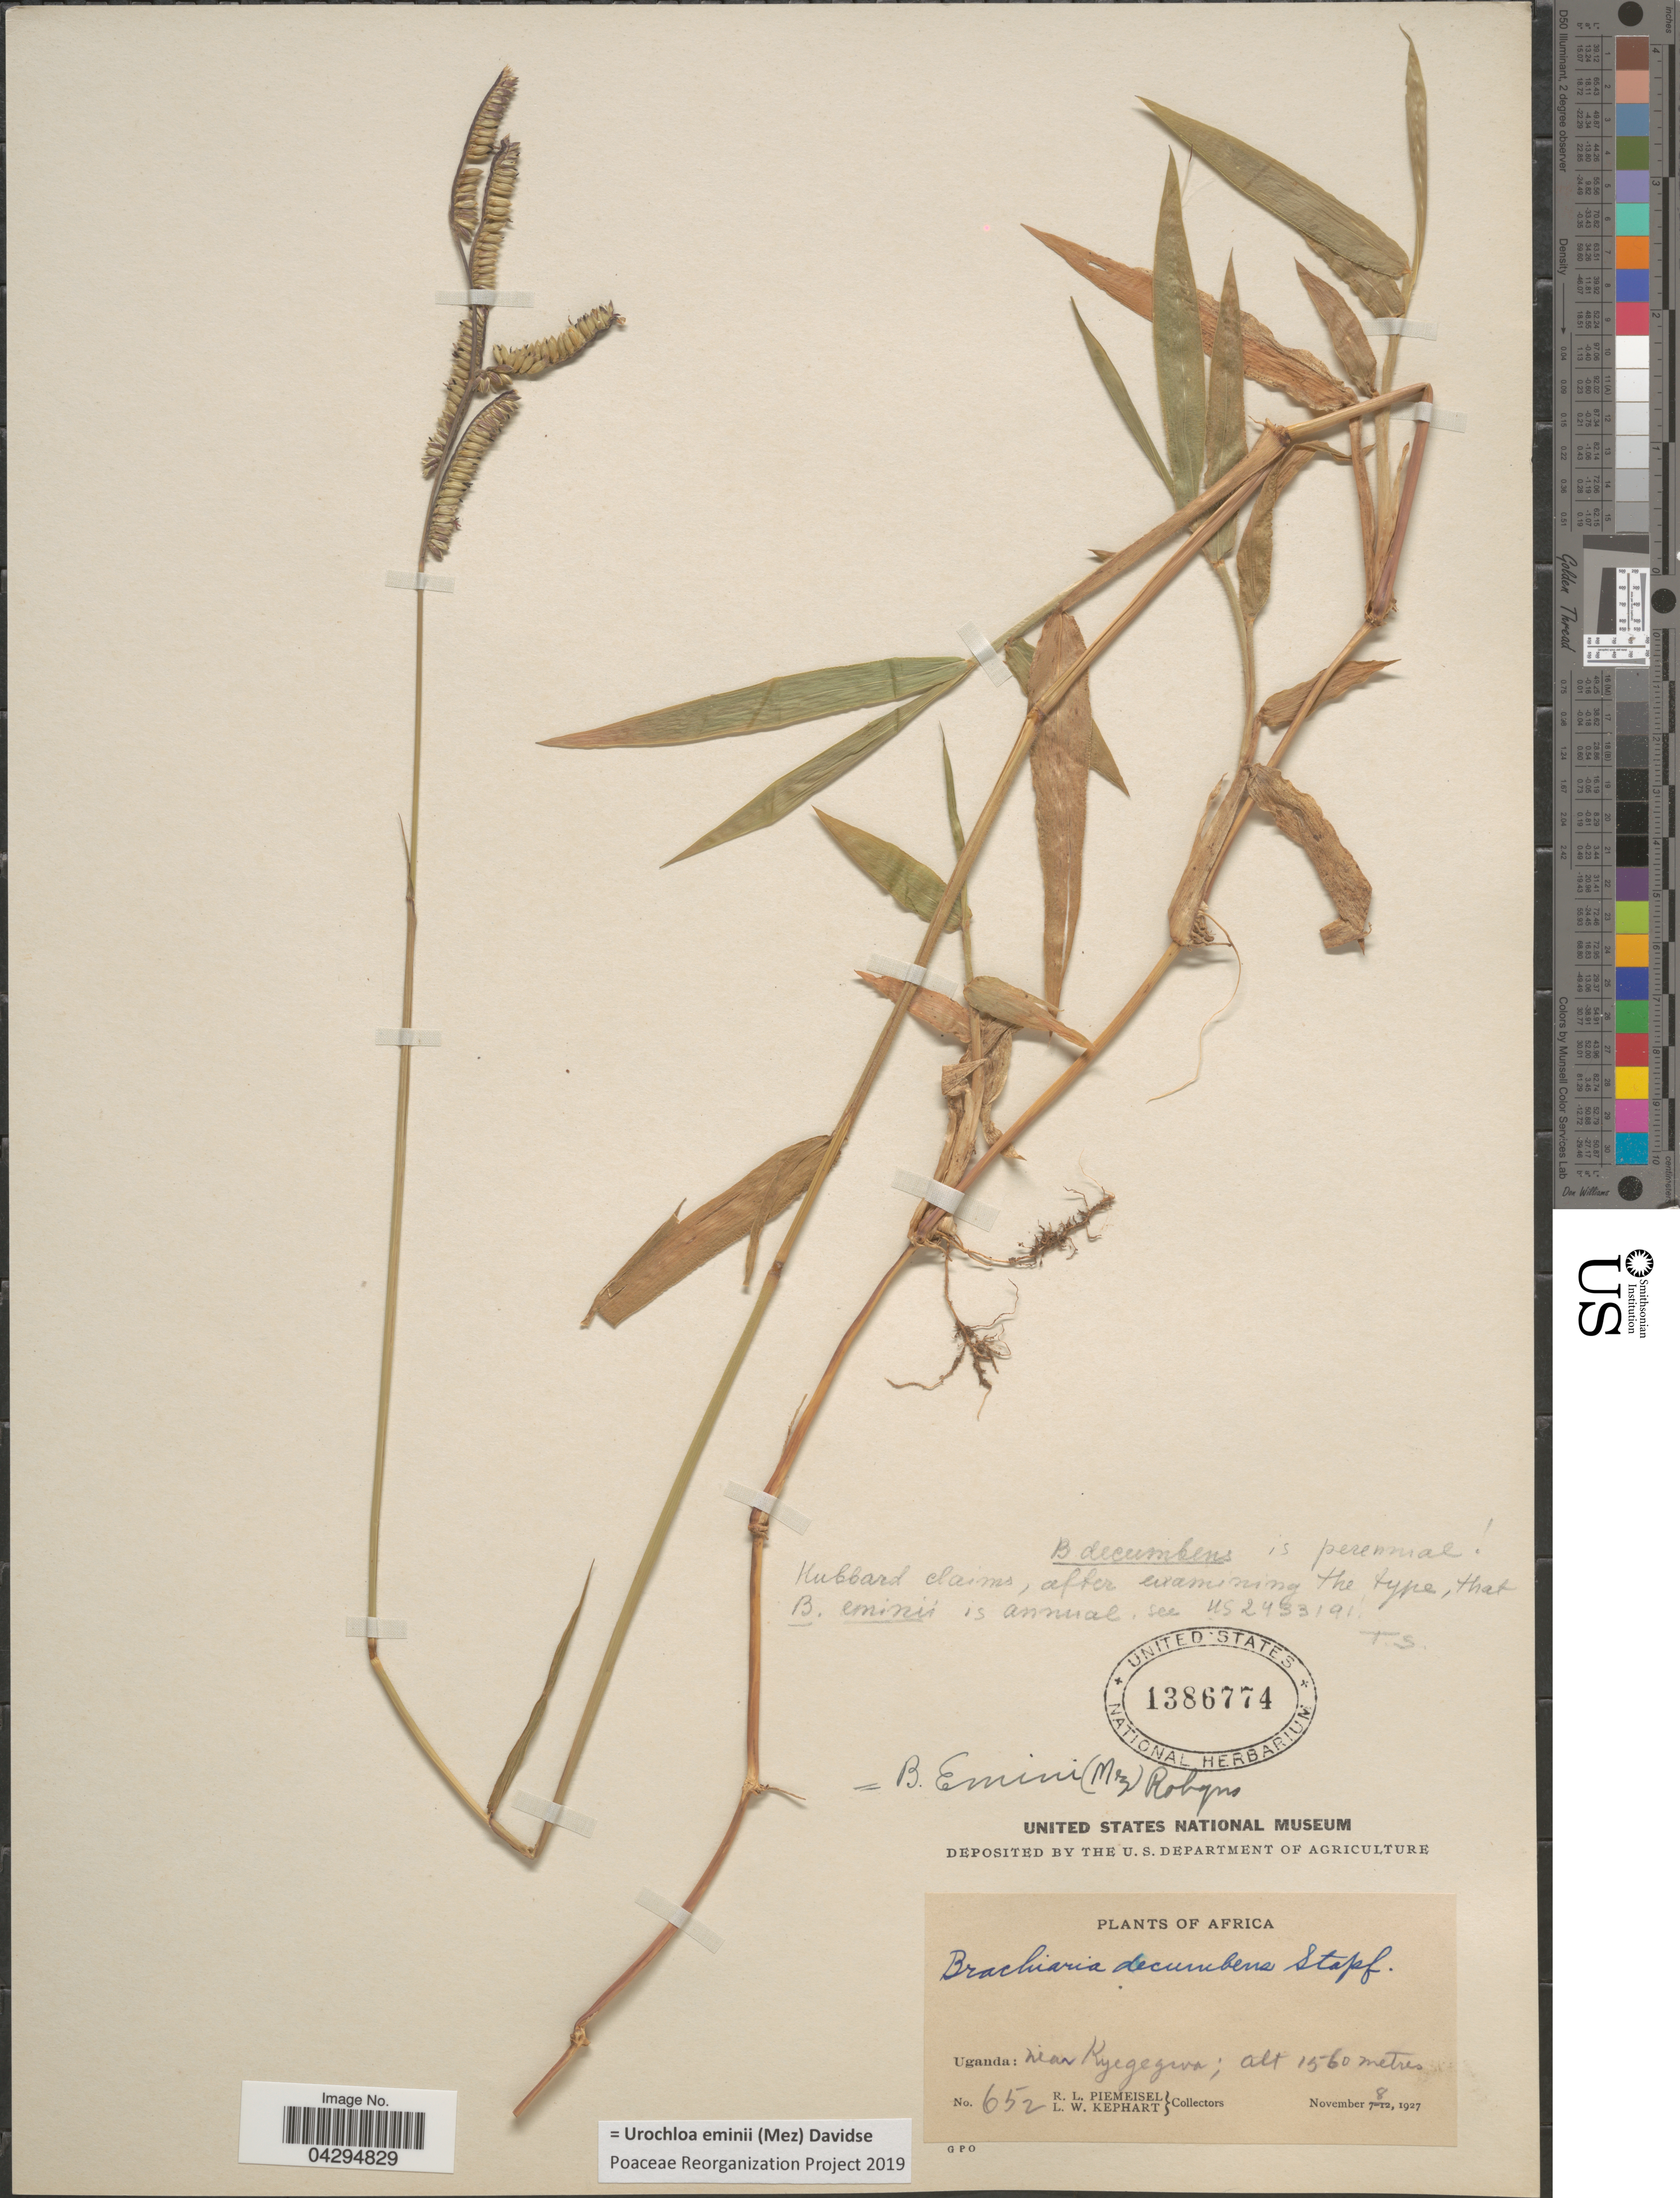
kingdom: Plantae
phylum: Tracheophyta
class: Liliopsida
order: Poales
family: Poaceae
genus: Urochloa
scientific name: Urochloa eminii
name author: (Mez) Davidse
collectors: R. L. Piemeisel & L. W. Kephart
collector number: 652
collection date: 1927-11-08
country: Uganda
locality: Near Kyegegwa.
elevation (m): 1560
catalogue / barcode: US 1386774